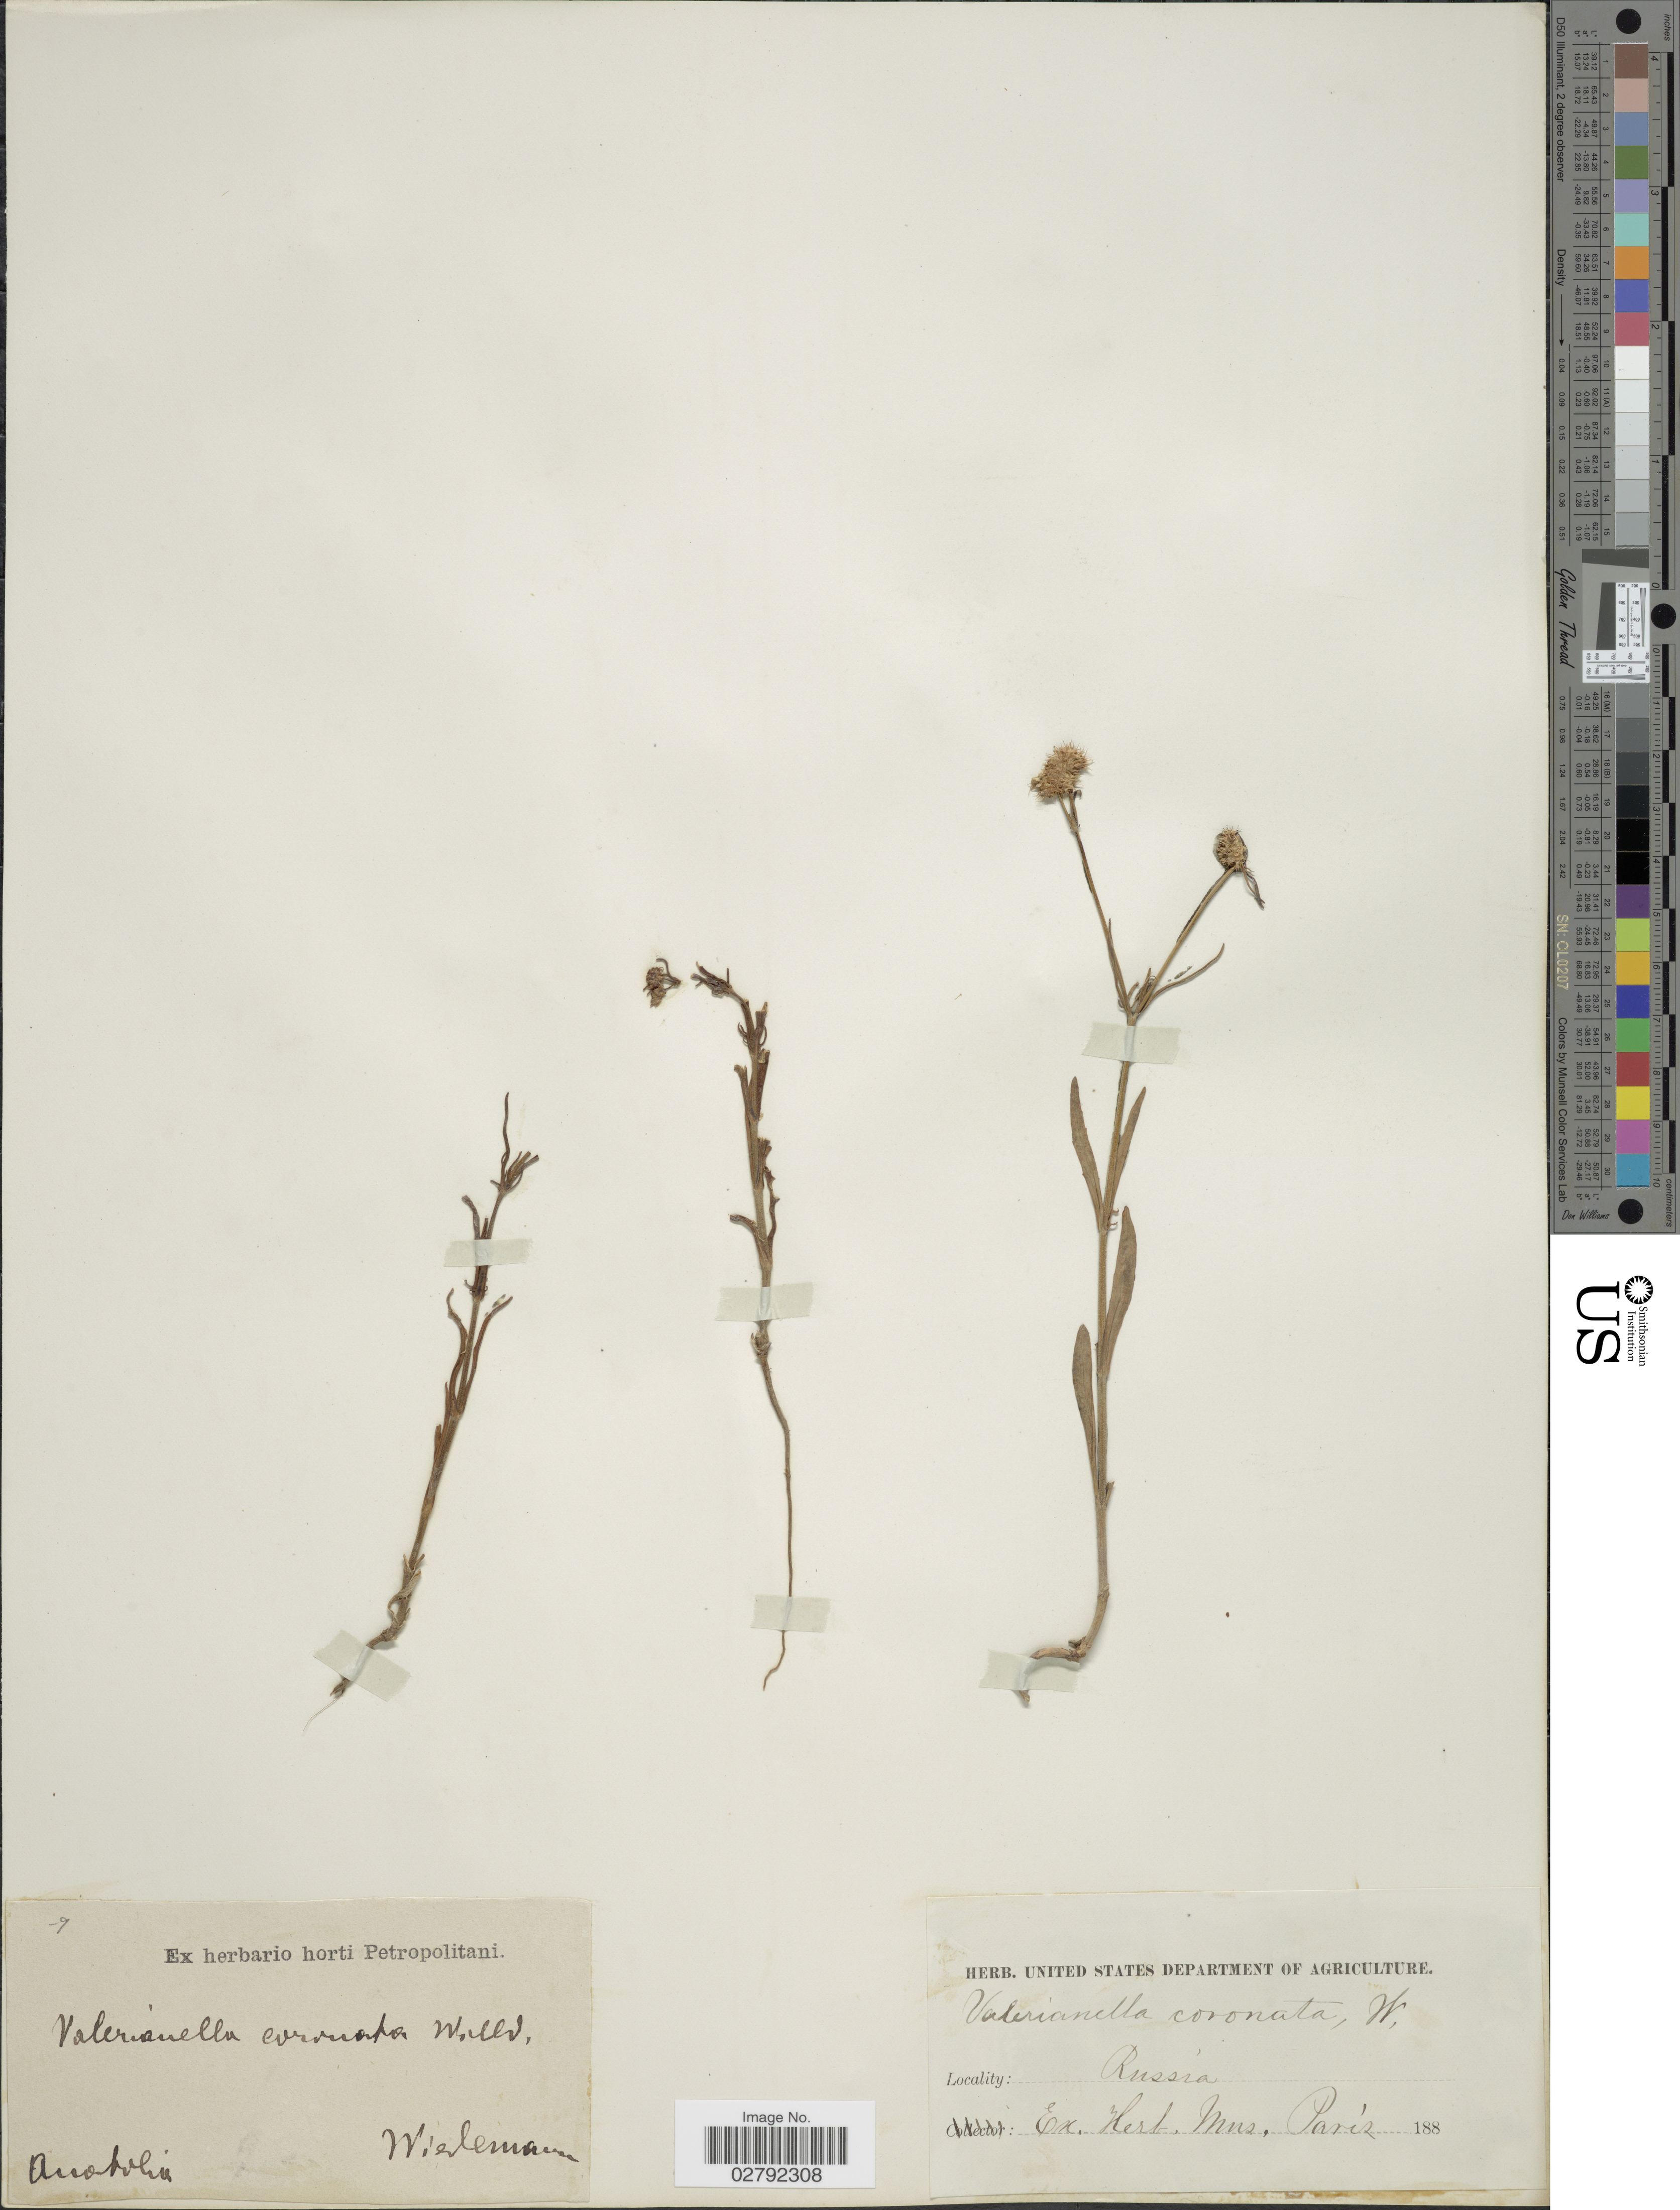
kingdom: Plantae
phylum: Tracheophyta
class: Magnoliopsida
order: Dipsacales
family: Caprifoliaceae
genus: Valerianella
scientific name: Valerianella coronata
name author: (L.) DC.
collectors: -. Wiedermann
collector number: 9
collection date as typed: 188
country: Russian Federation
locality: Anatolia, "Russia" [probably Turkey]